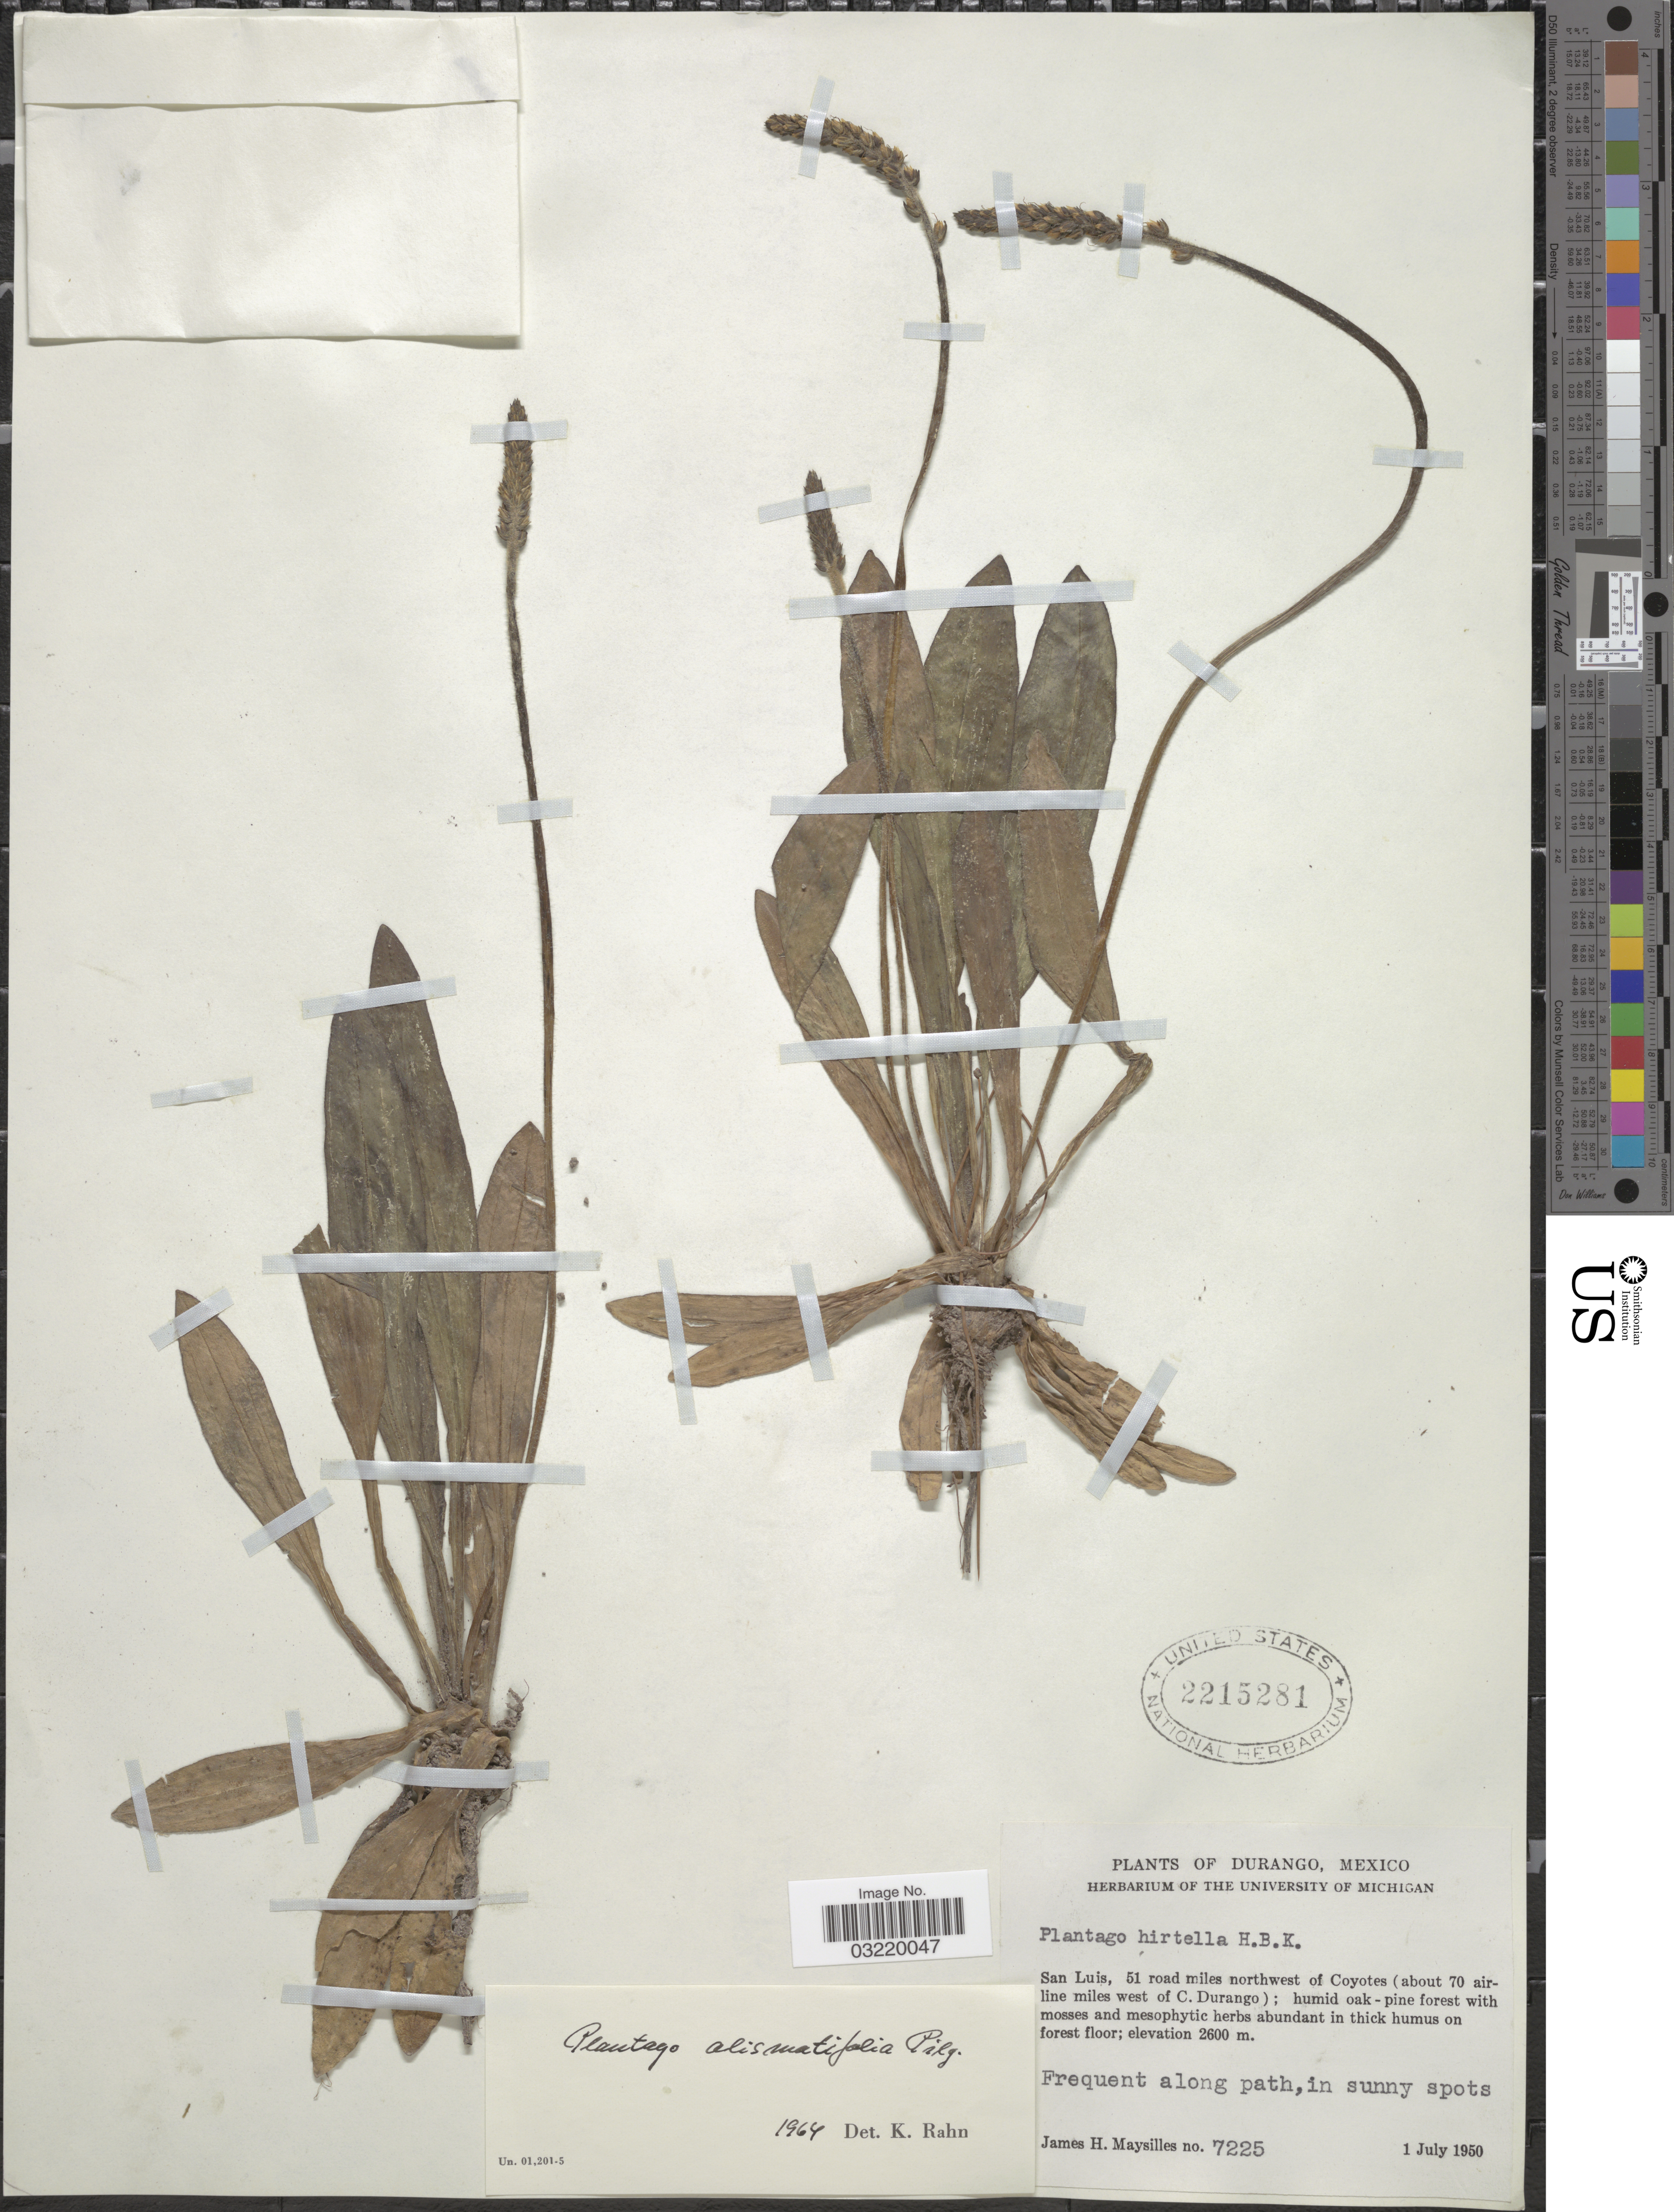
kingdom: Plantae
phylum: Tracheophyta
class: Magnoliopsida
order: Lamiales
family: Plantaginaceae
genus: Plantago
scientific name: Plantago alismatifolia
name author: Pilg.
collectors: J. Maysilles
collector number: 7225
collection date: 1950-07-01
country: Mexico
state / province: Durango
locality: San Luis, 51 road miles northwest of Coyotes (about 70 airlines miles west of C. Durango).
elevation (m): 2600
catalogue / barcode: US 2215281